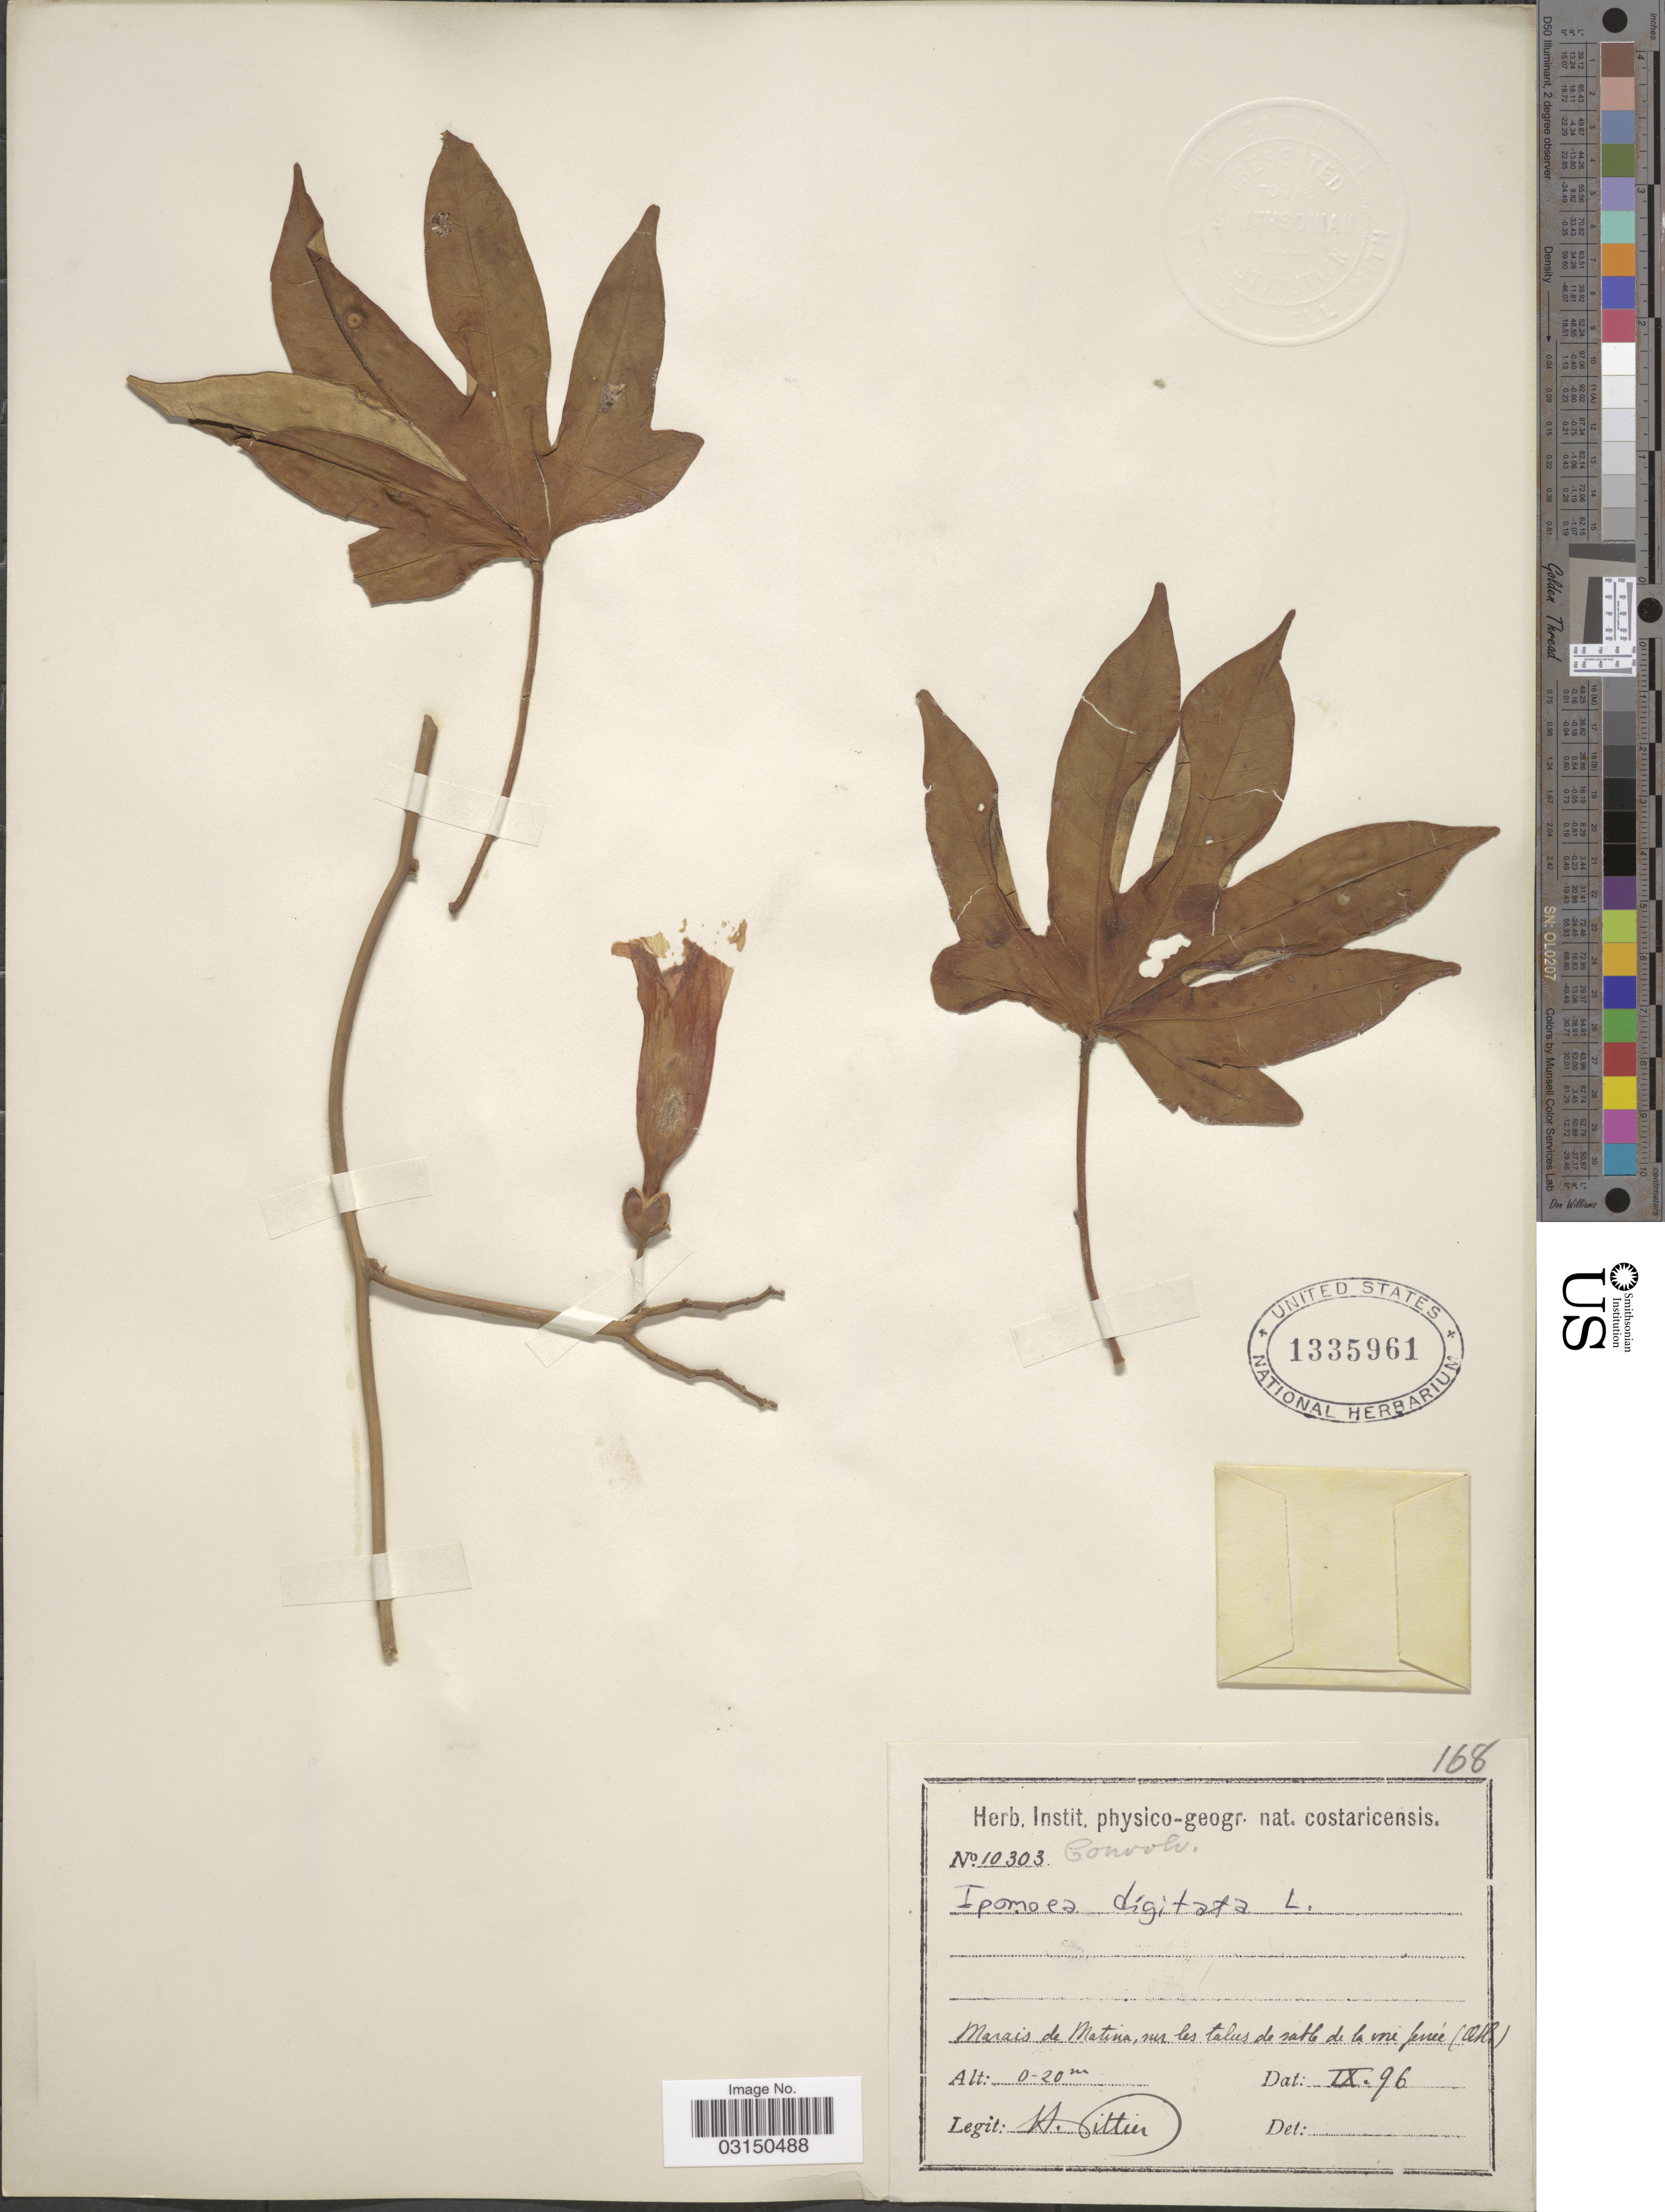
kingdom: Plantae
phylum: Tracheophyta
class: Magnoliopsida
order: Solanales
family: Convolvulaceae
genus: Ipomoea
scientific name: Ipomoea mauritiana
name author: Jacq.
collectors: H. F. Pittier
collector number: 10303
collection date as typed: Transcribed d/m/y: /9/96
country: Costa Rica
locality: Marais de Matina, sur les talus de sable de la voie ferrée (Atl.) [swamp of Matina, on the sand slopes of the railway (Atlantic)]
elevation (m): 0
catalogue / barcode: US 1335961